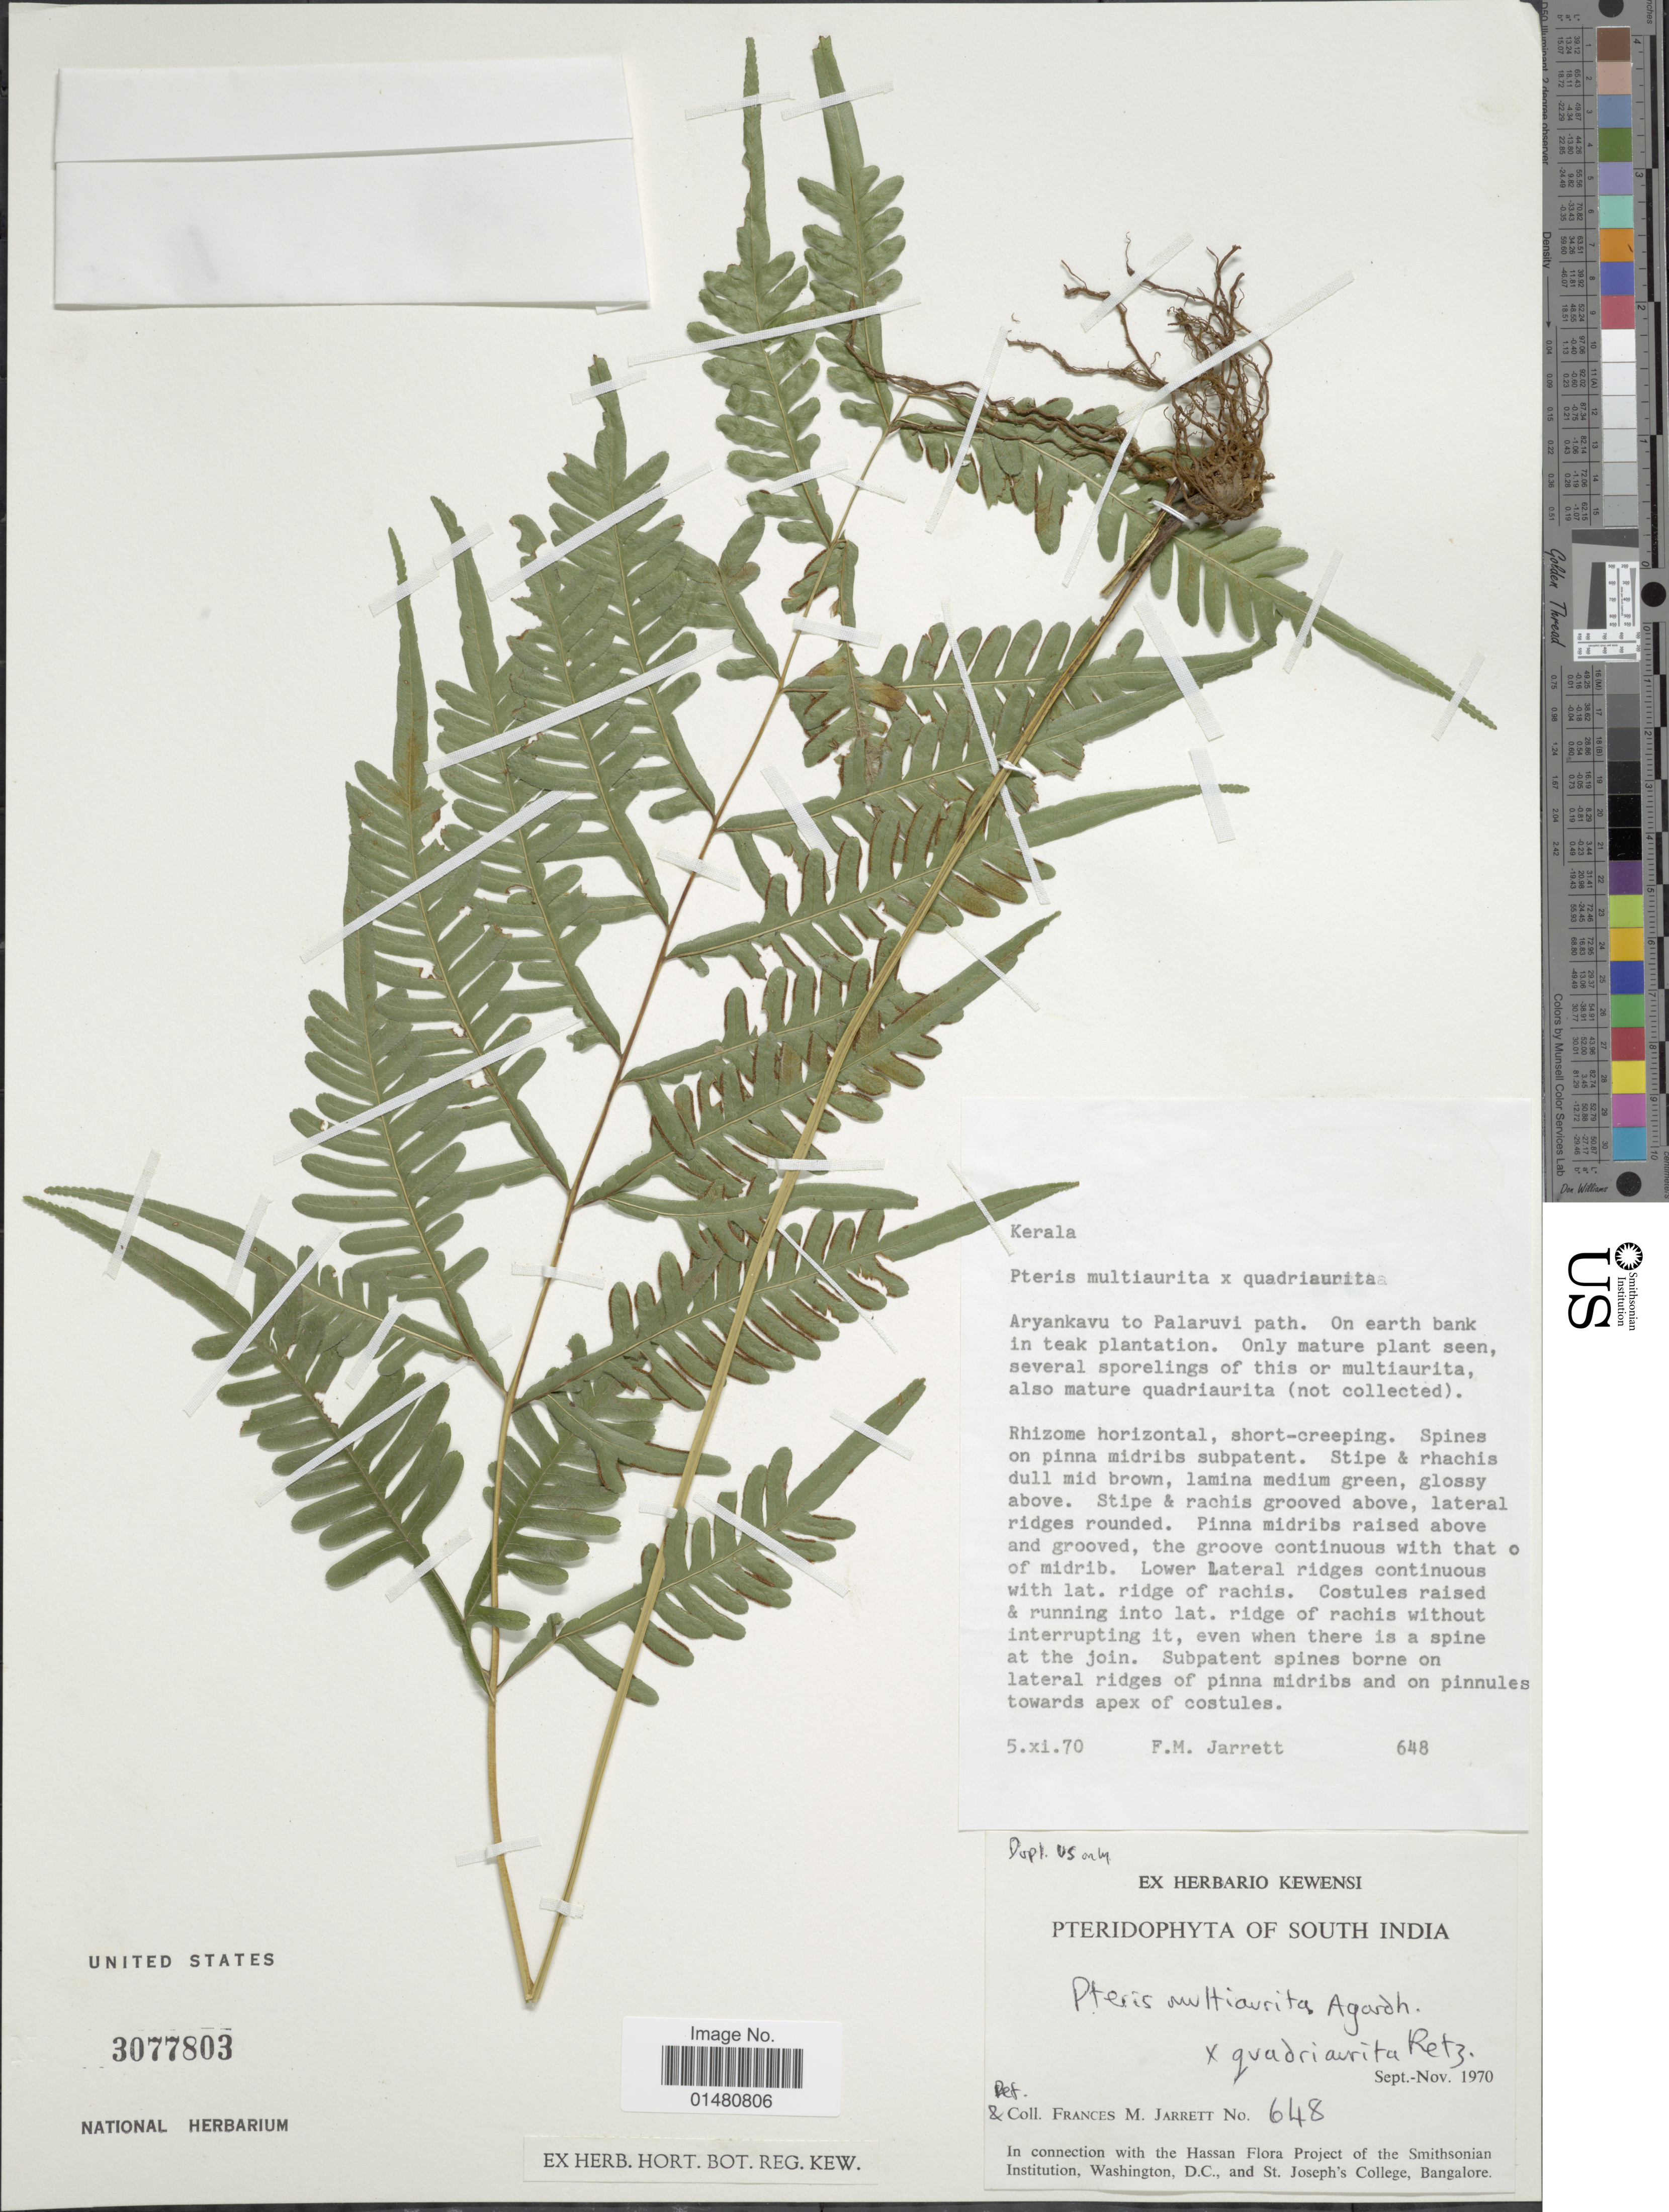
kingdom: Plantae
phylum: Tracheophyta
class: Polypodiopsida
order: Polypodiales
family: Pteridaceae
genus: Pteris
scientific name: Pteris multiaurita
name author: J. Agardh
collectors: F. M. Jarrett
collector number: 648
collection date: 1970-11-05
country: India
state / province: Kerala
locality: Aryankavu to Palaruvi path. On earth bank in teak planatation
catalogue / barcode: US 3077803